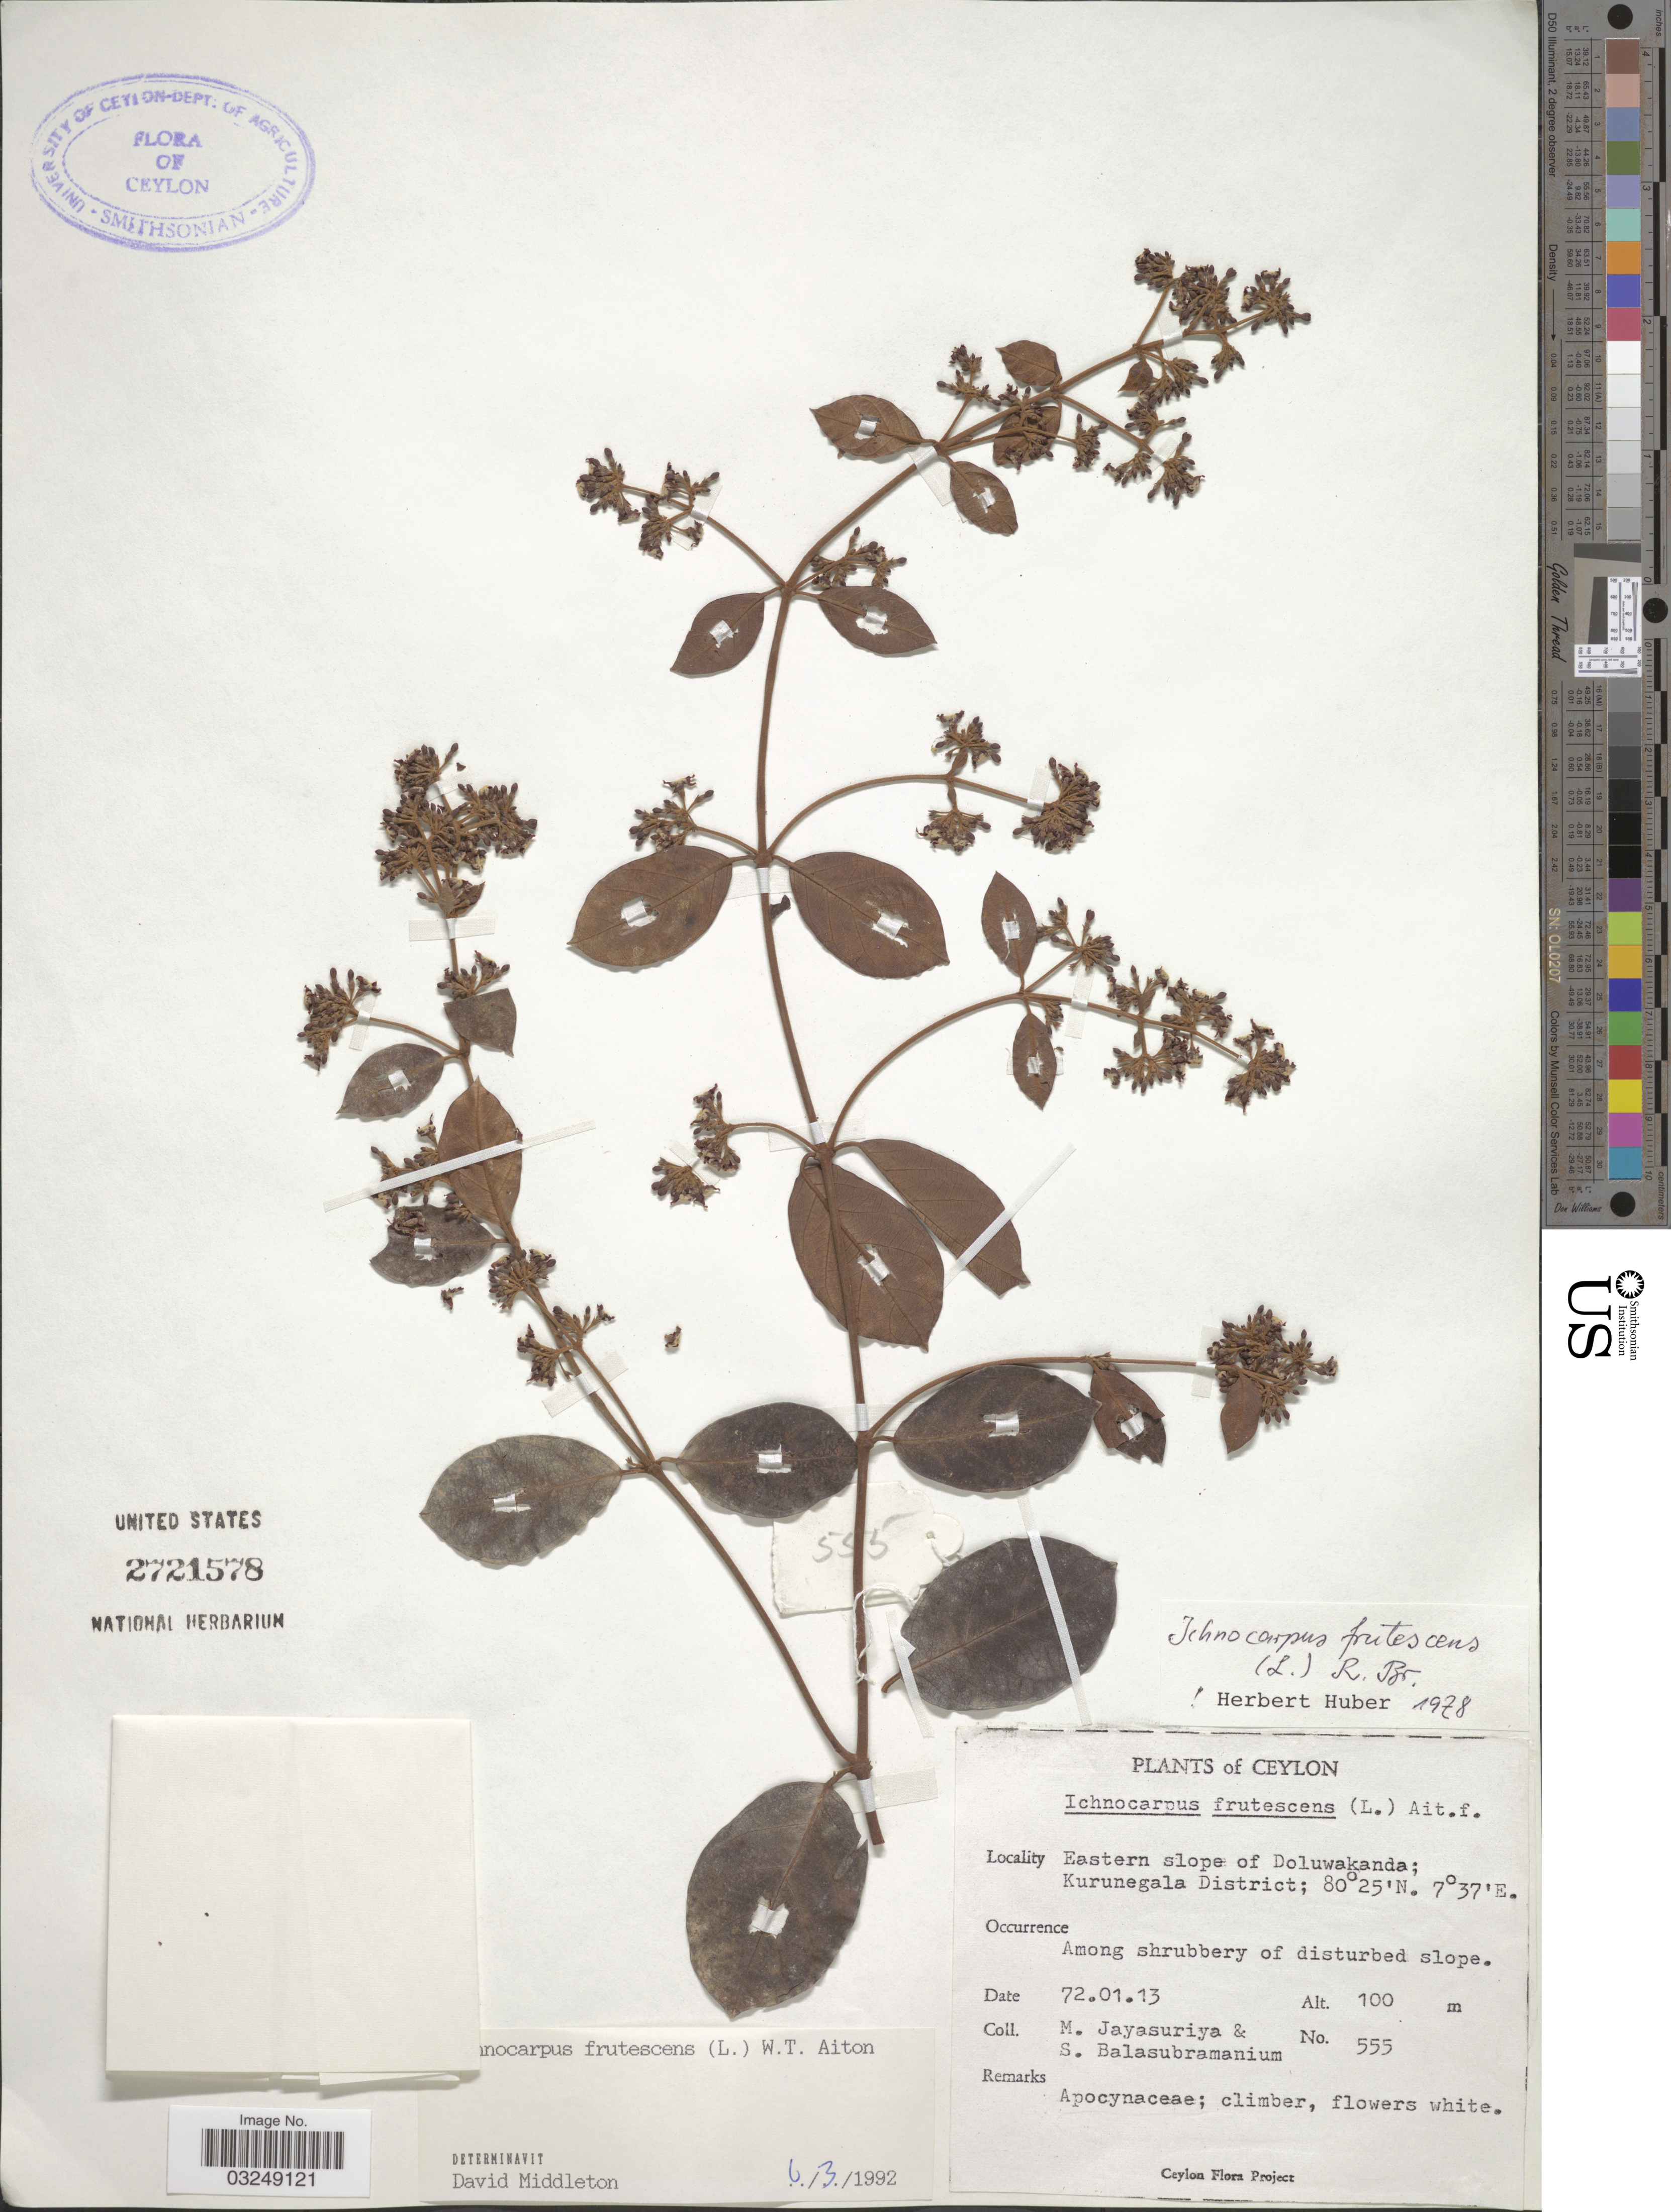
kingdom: Plantae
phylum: Tracheophyta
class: Magnoliopsida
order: Gentianales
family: Apocynaceae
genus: Ichnocarpus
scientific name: Ichnocarpus frutescens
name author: (L.) W.T. Aiton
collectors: M. Jayasuriya & S. Balasubramanium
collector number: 555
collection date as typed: Transcribed d/m/y: 13/1/72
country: Sri Lanka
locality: Ceylon. Eastern slope of Doluwakanda; Kurunegala District.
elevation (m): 100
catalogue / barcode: US 2721578